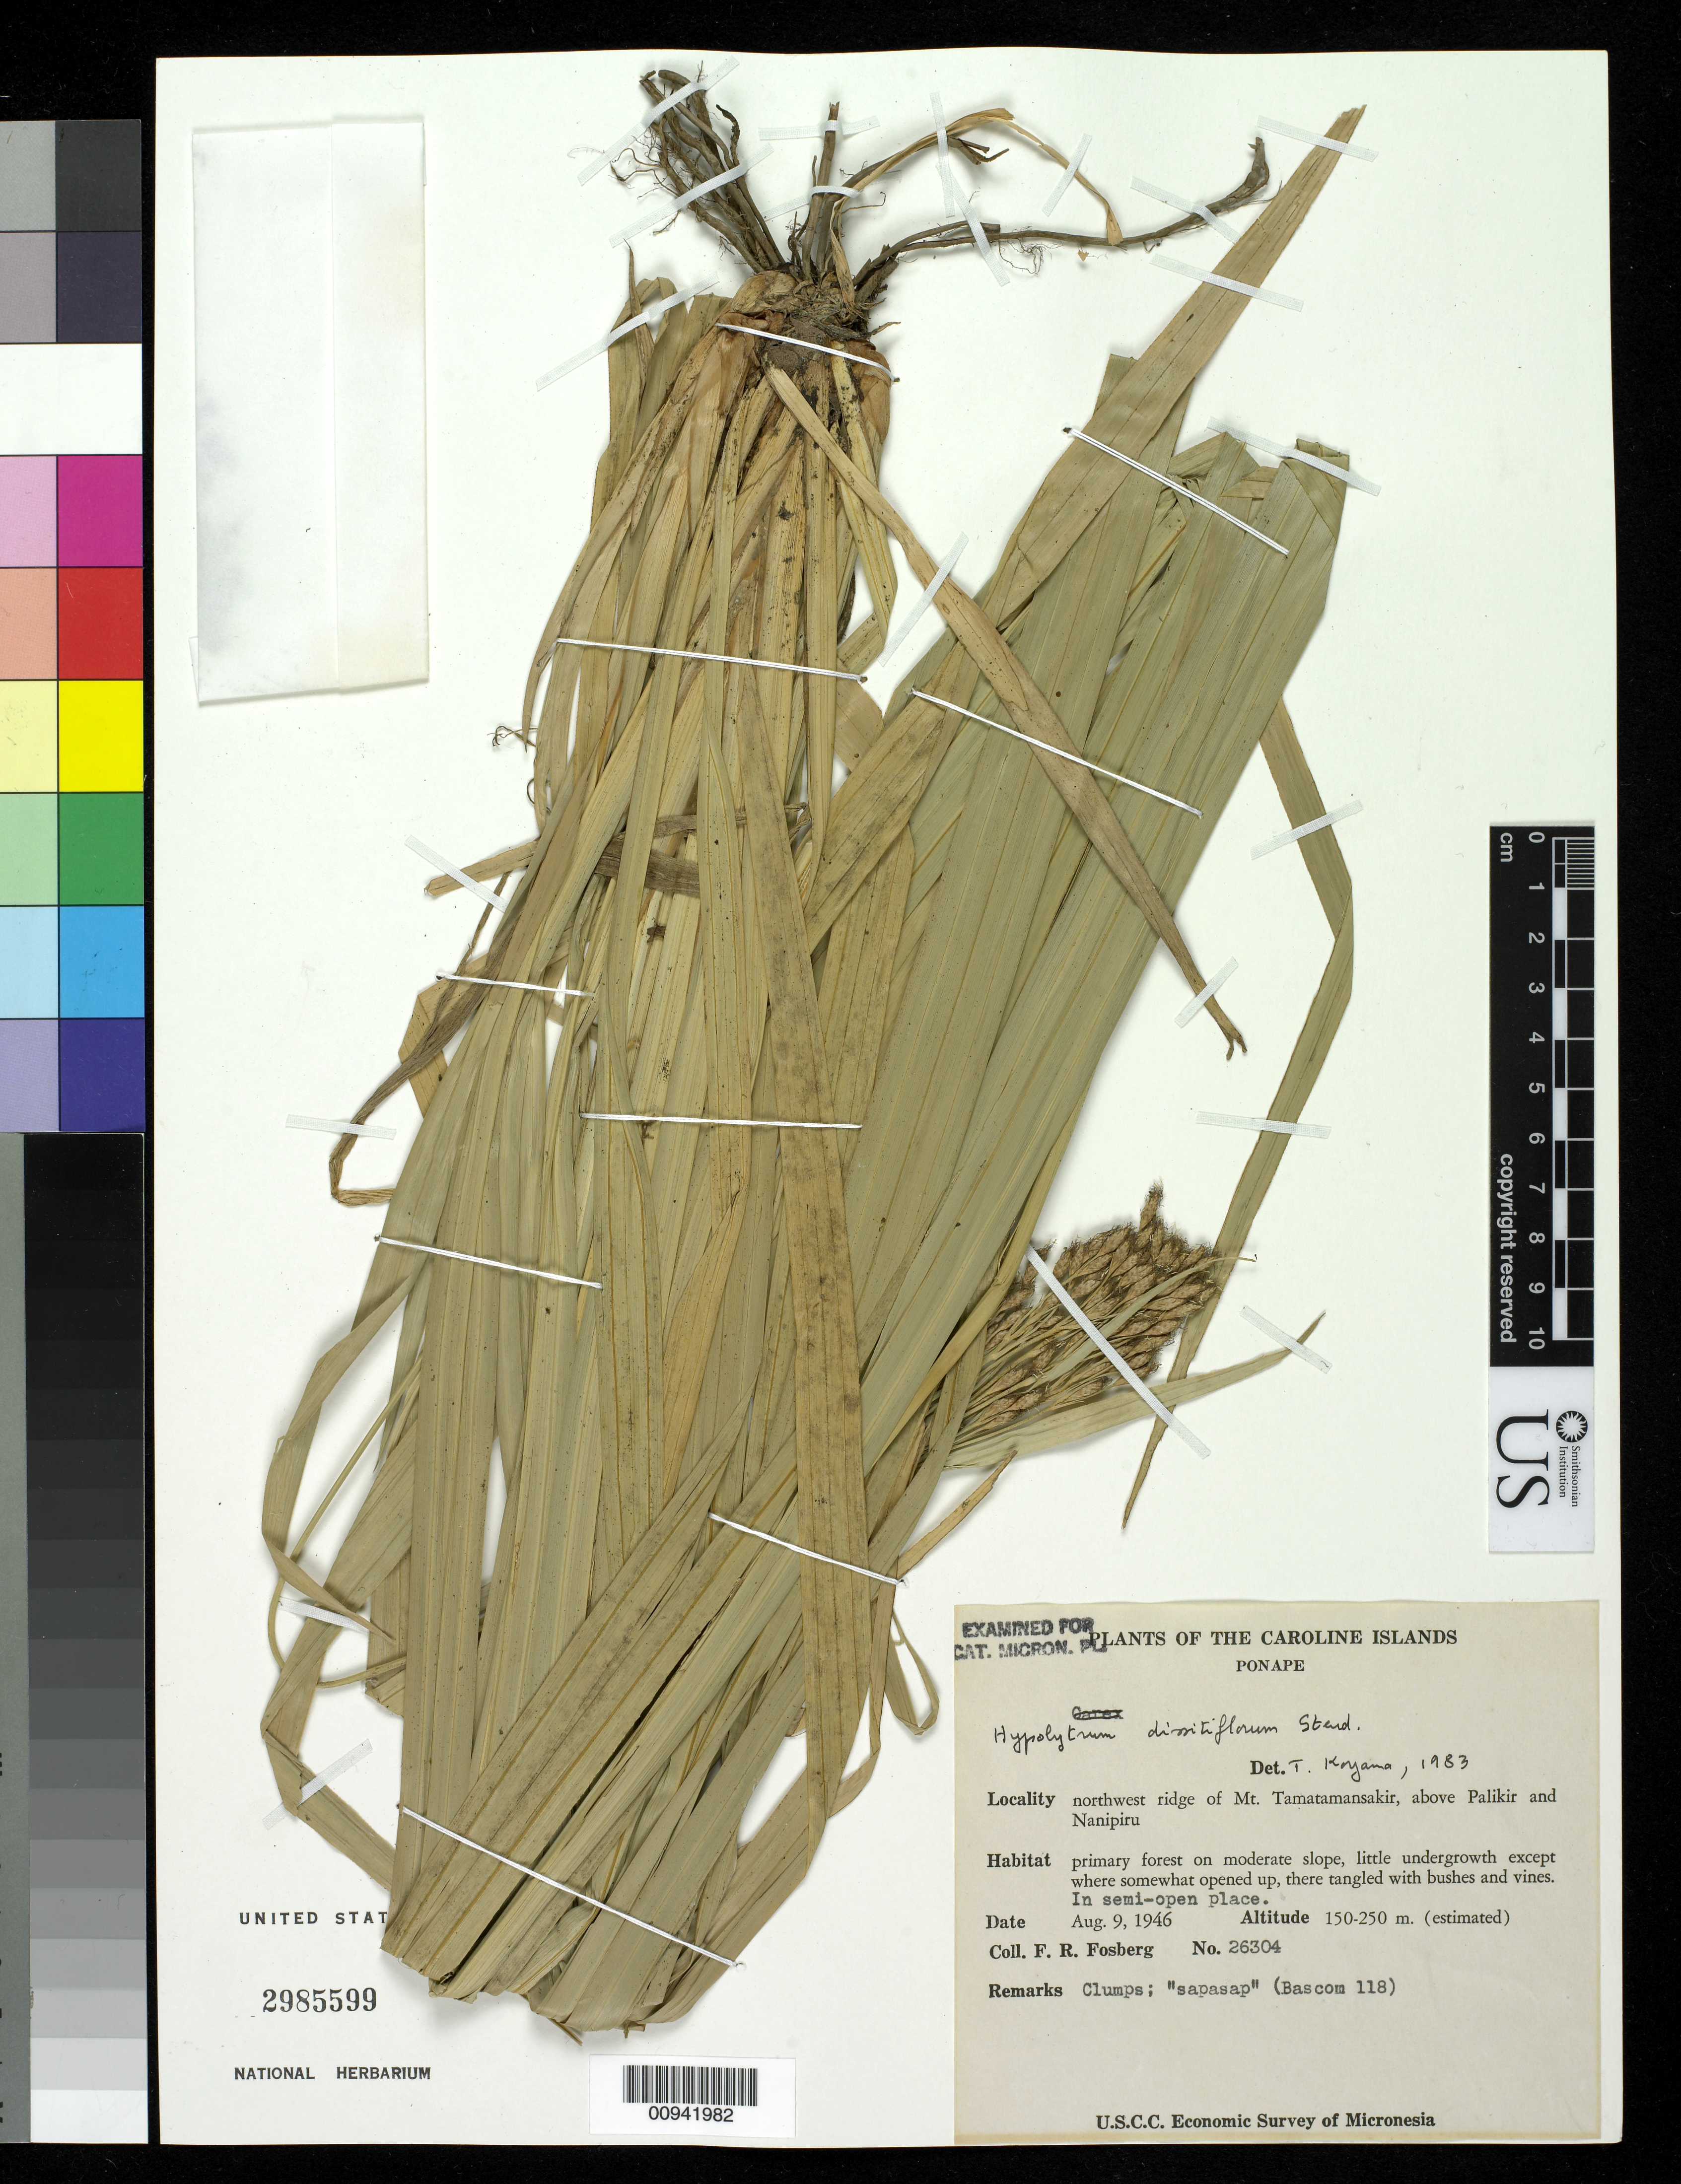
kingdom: Plantae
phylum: Tracheophyta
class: Liliopsida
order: Poales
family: Cyperaceae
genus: Hypolytrum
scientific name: Hypolytrum dissitiflorum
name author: Steud.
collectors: F. R. Fosberg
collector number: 26304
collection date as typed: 09 Aug 1946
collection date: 1946-08-09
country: Micronesia, Federated States of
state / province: Pohnpei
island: Pohnpei [Ponape]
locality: Northwest ridge of Mt. Tamatamansakir, above Palikir and Nanipiru.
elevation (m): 150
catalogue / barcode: US 2985599